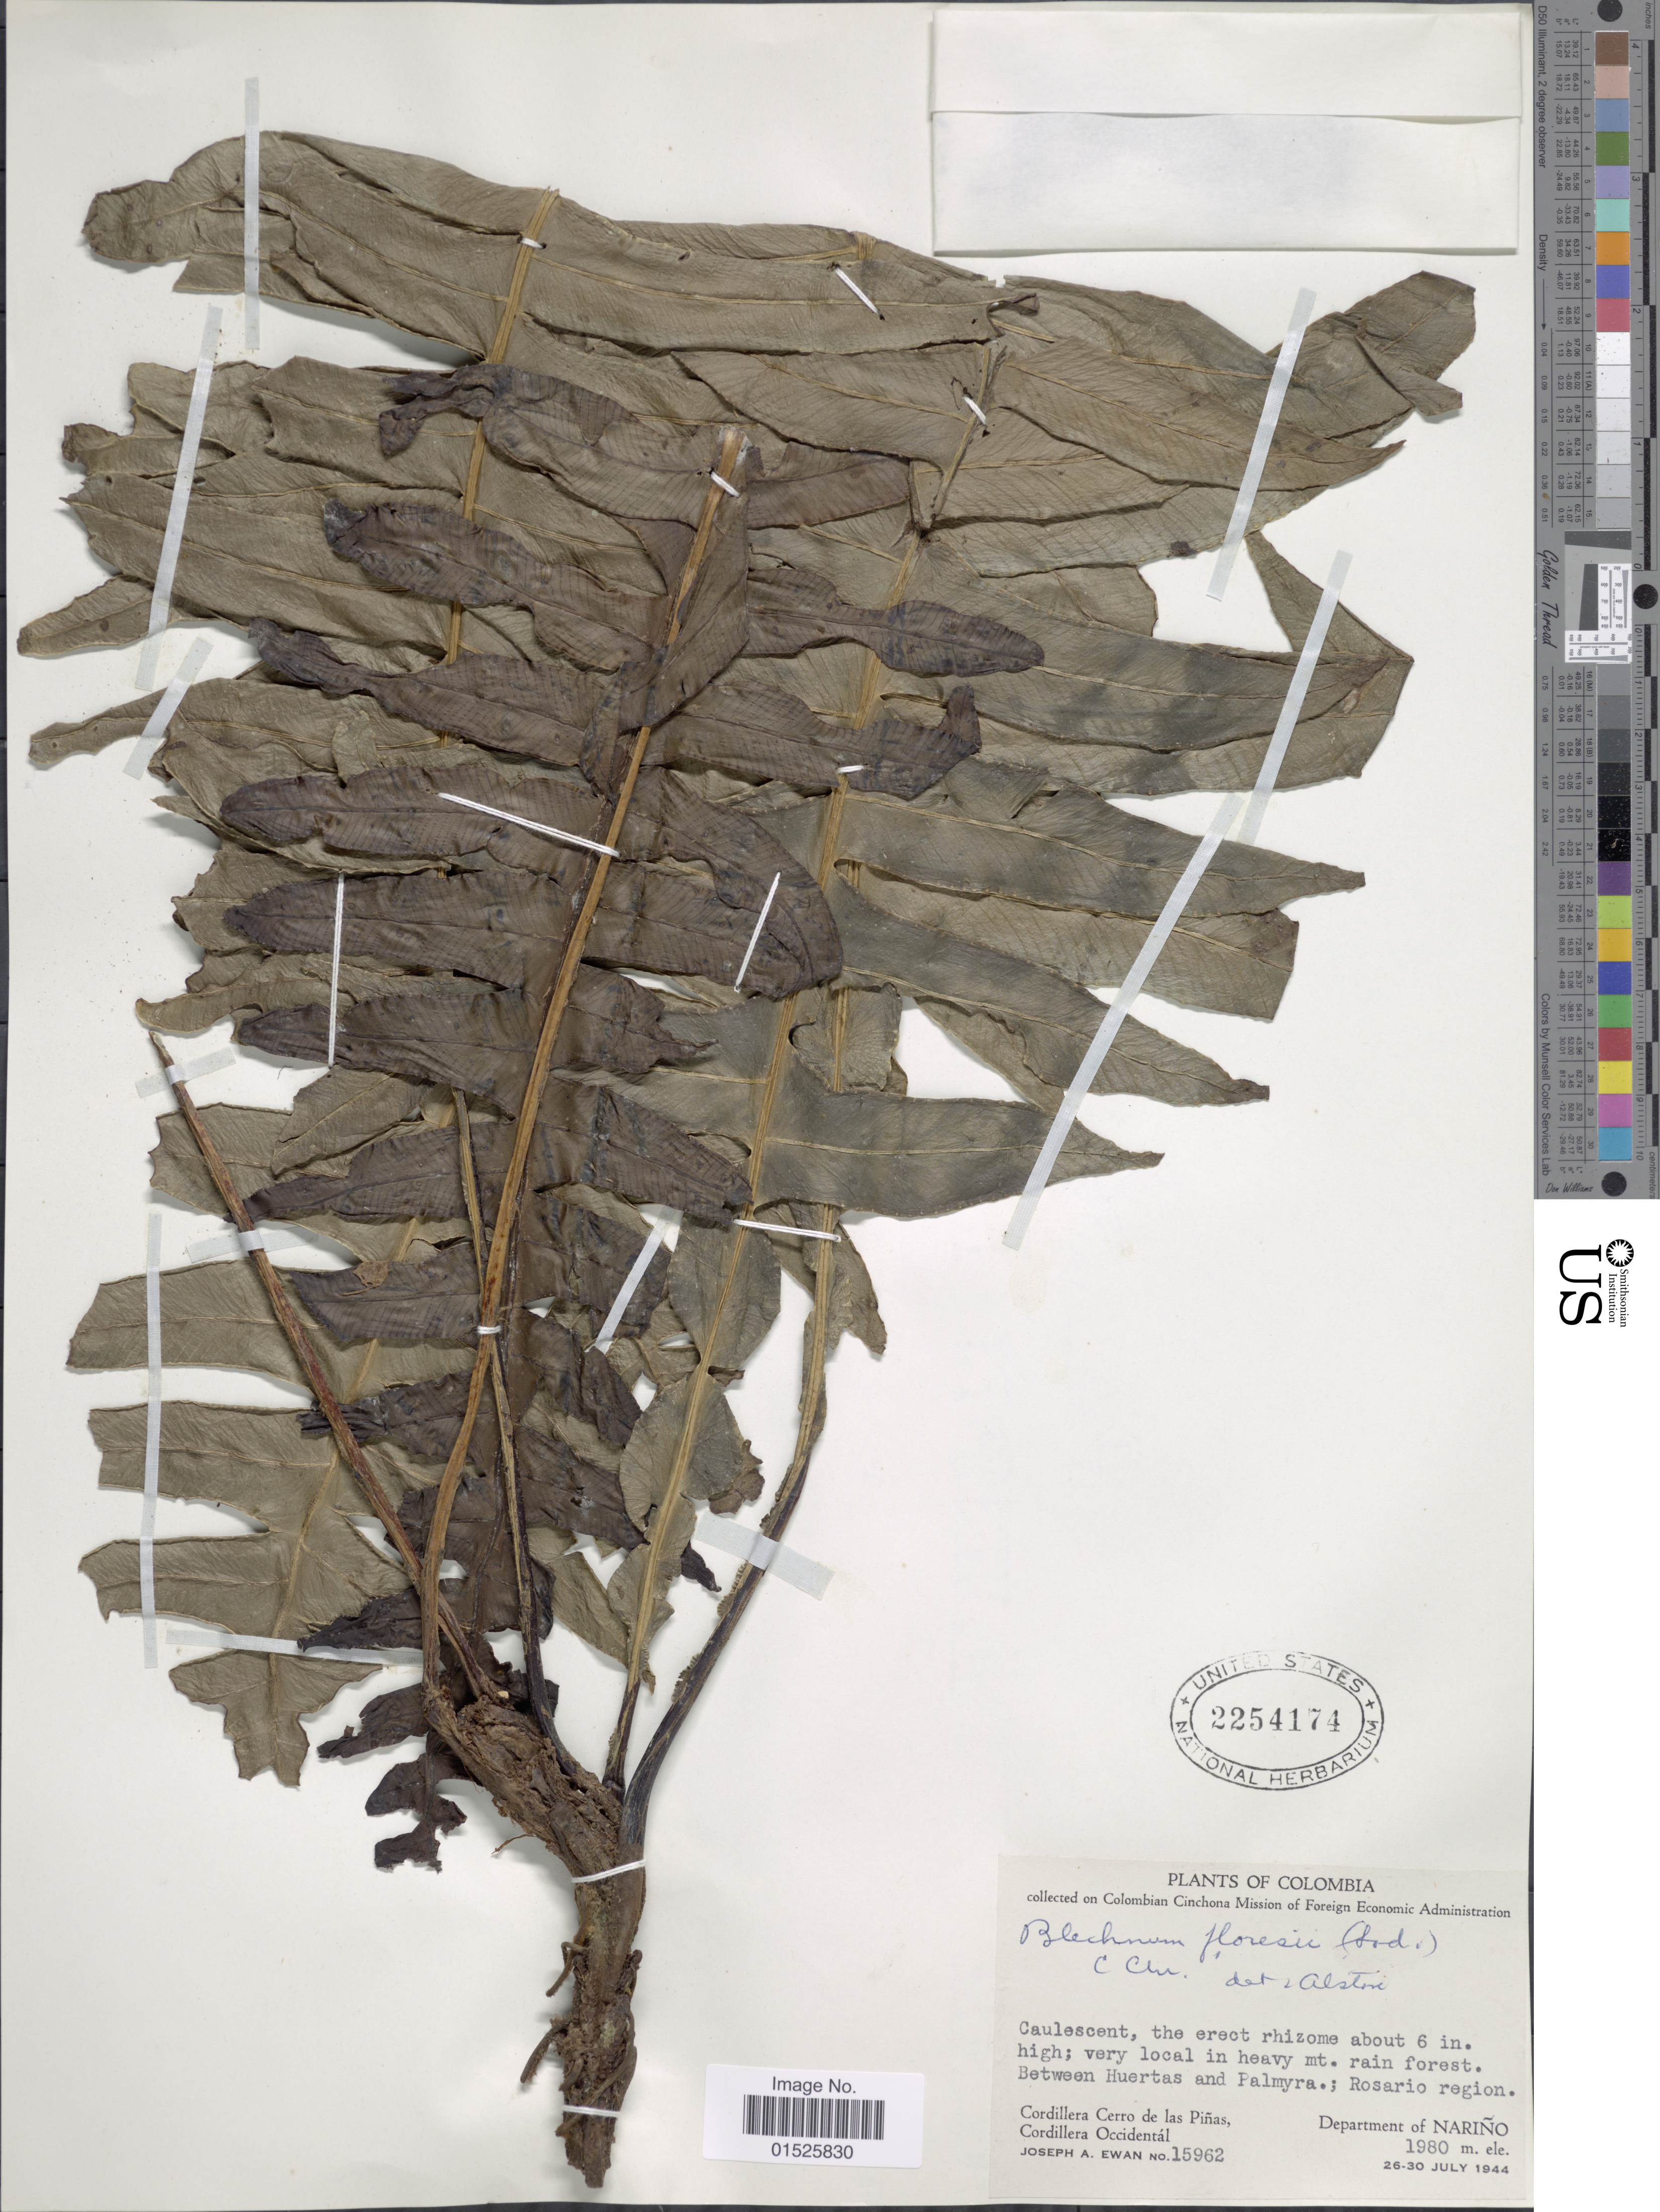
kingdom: Plantae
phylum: Tracheophyta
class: Polypodiopsida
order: Polypodiales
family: Blechnaceae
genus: Blechnum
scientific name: Blechnum divergens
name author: (Kunze) Mett.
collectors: J. A. Ewan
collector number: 15962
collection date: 1944-07-26/1944-07-30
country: Colombia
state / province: Nariño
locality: Between Huertas and Palmrya.; Rosario region. Cordillera Cerro de las Piñas, Cordillera Occidentál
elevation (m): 1980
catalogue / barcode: US 2254174